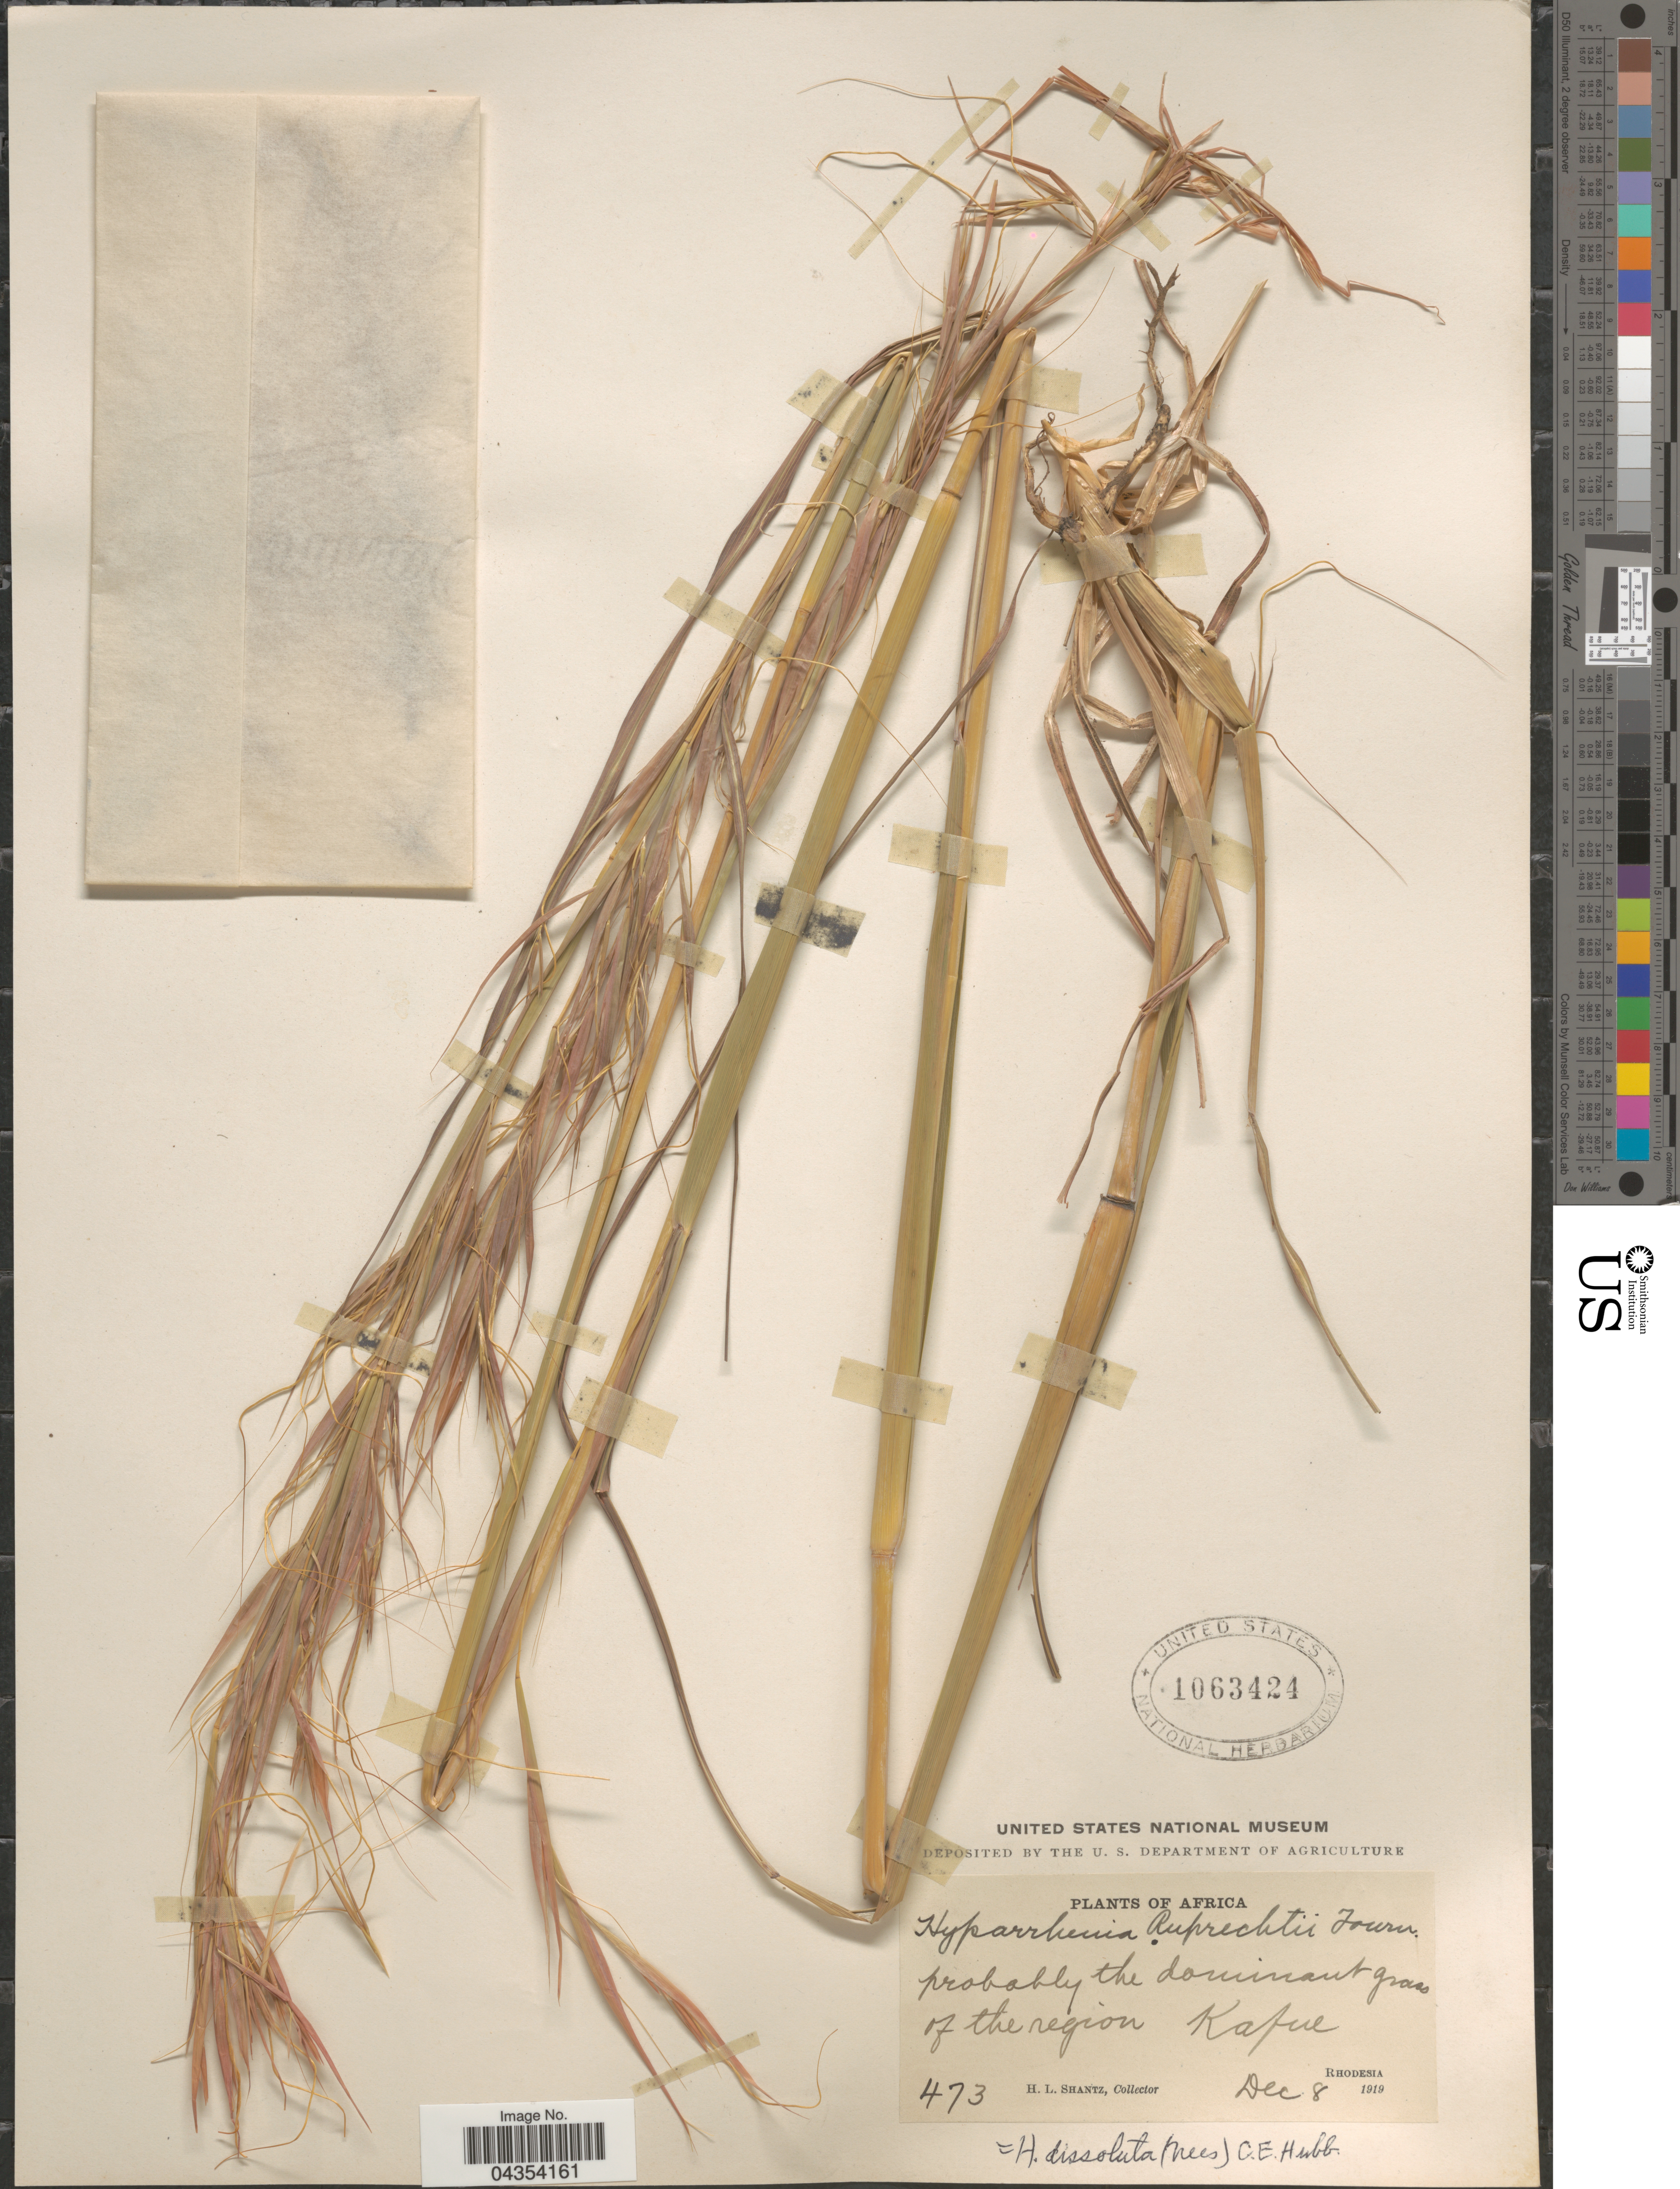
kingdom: Plantae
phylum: Tracheophyta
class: Liliopsida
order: Poales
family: Poaceae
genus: Hyperthelia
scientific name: Hyperthelia dissoluta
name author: (Nees ex Steud.) Clayton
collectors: H. Shantz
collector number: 473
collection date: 1919-12-08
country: Zimbabwe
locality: Kafue. Rhodesia.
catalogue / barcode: US 1063424